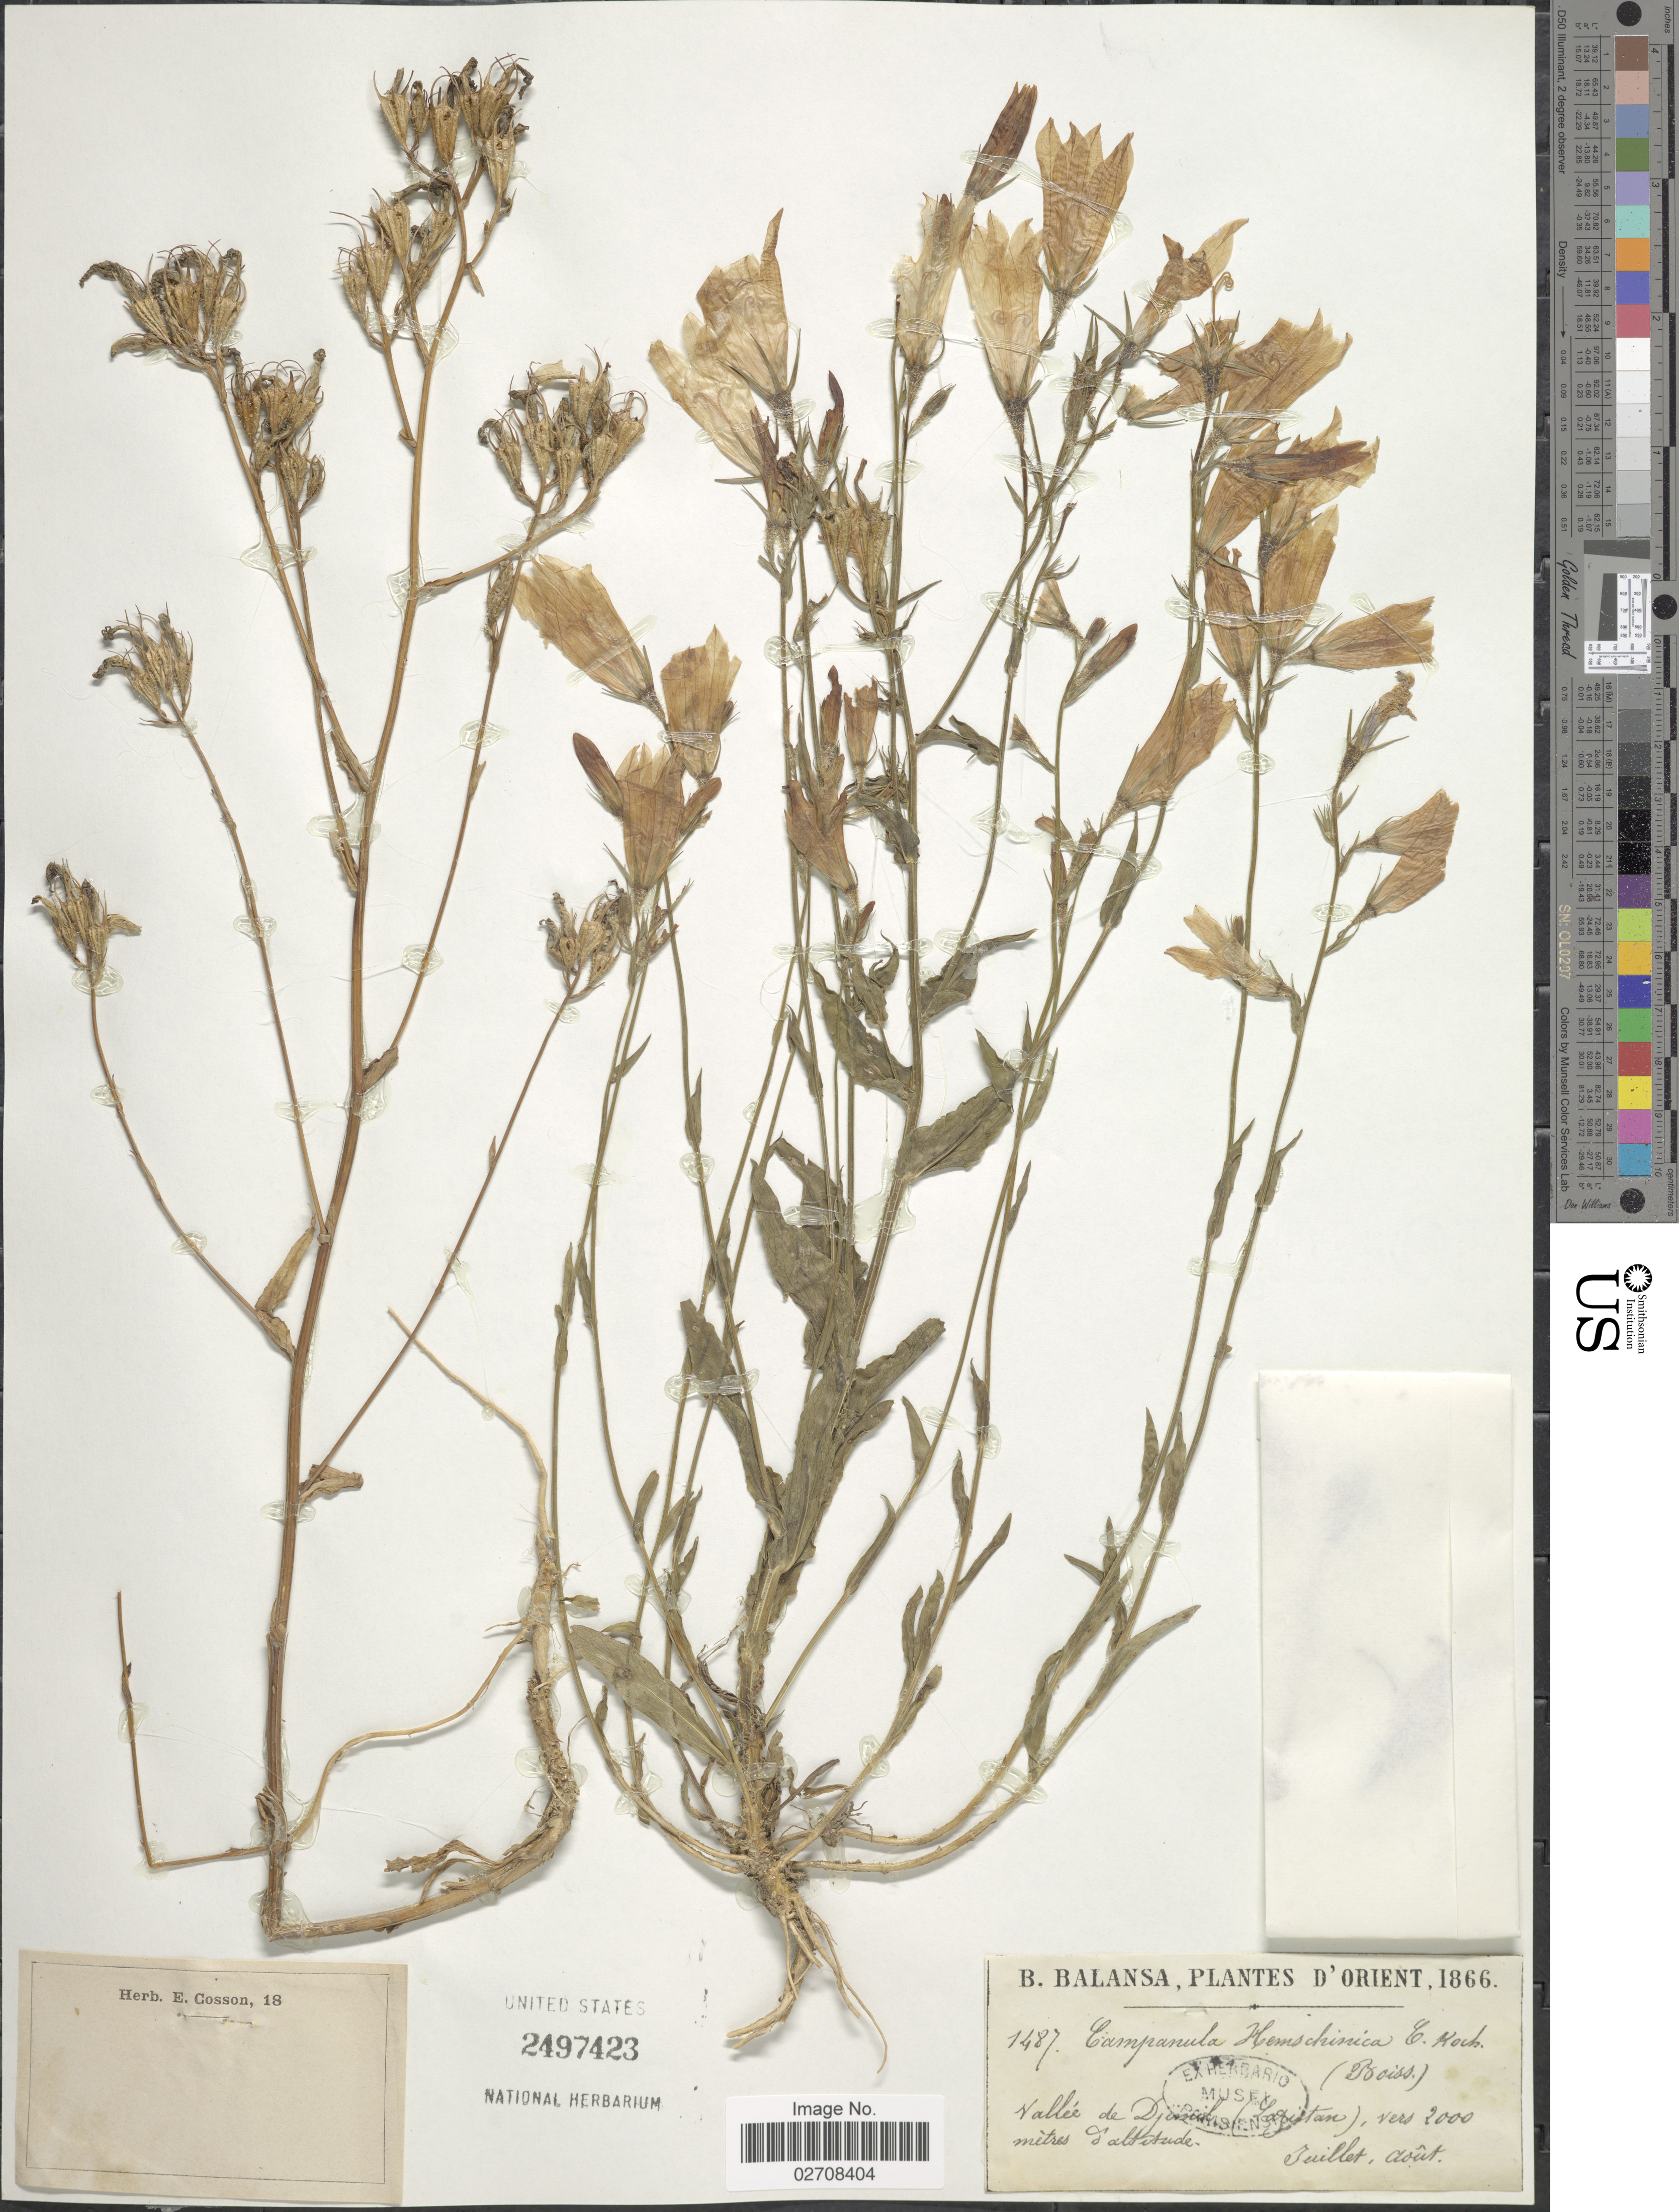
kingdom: Plantae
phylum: Tracheophyta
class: Magnoliopsida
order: Asterales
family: Campanulaceae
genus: Campanula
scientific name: Campanula hemschinica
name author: K. Koch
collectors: B. Balansa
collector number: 1487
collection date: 1866-07/1866-08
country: Turkey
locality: D'Orient. Vallee de Dj [illegible text] (Lazistan).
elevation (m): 2000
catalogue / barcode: US 2497423